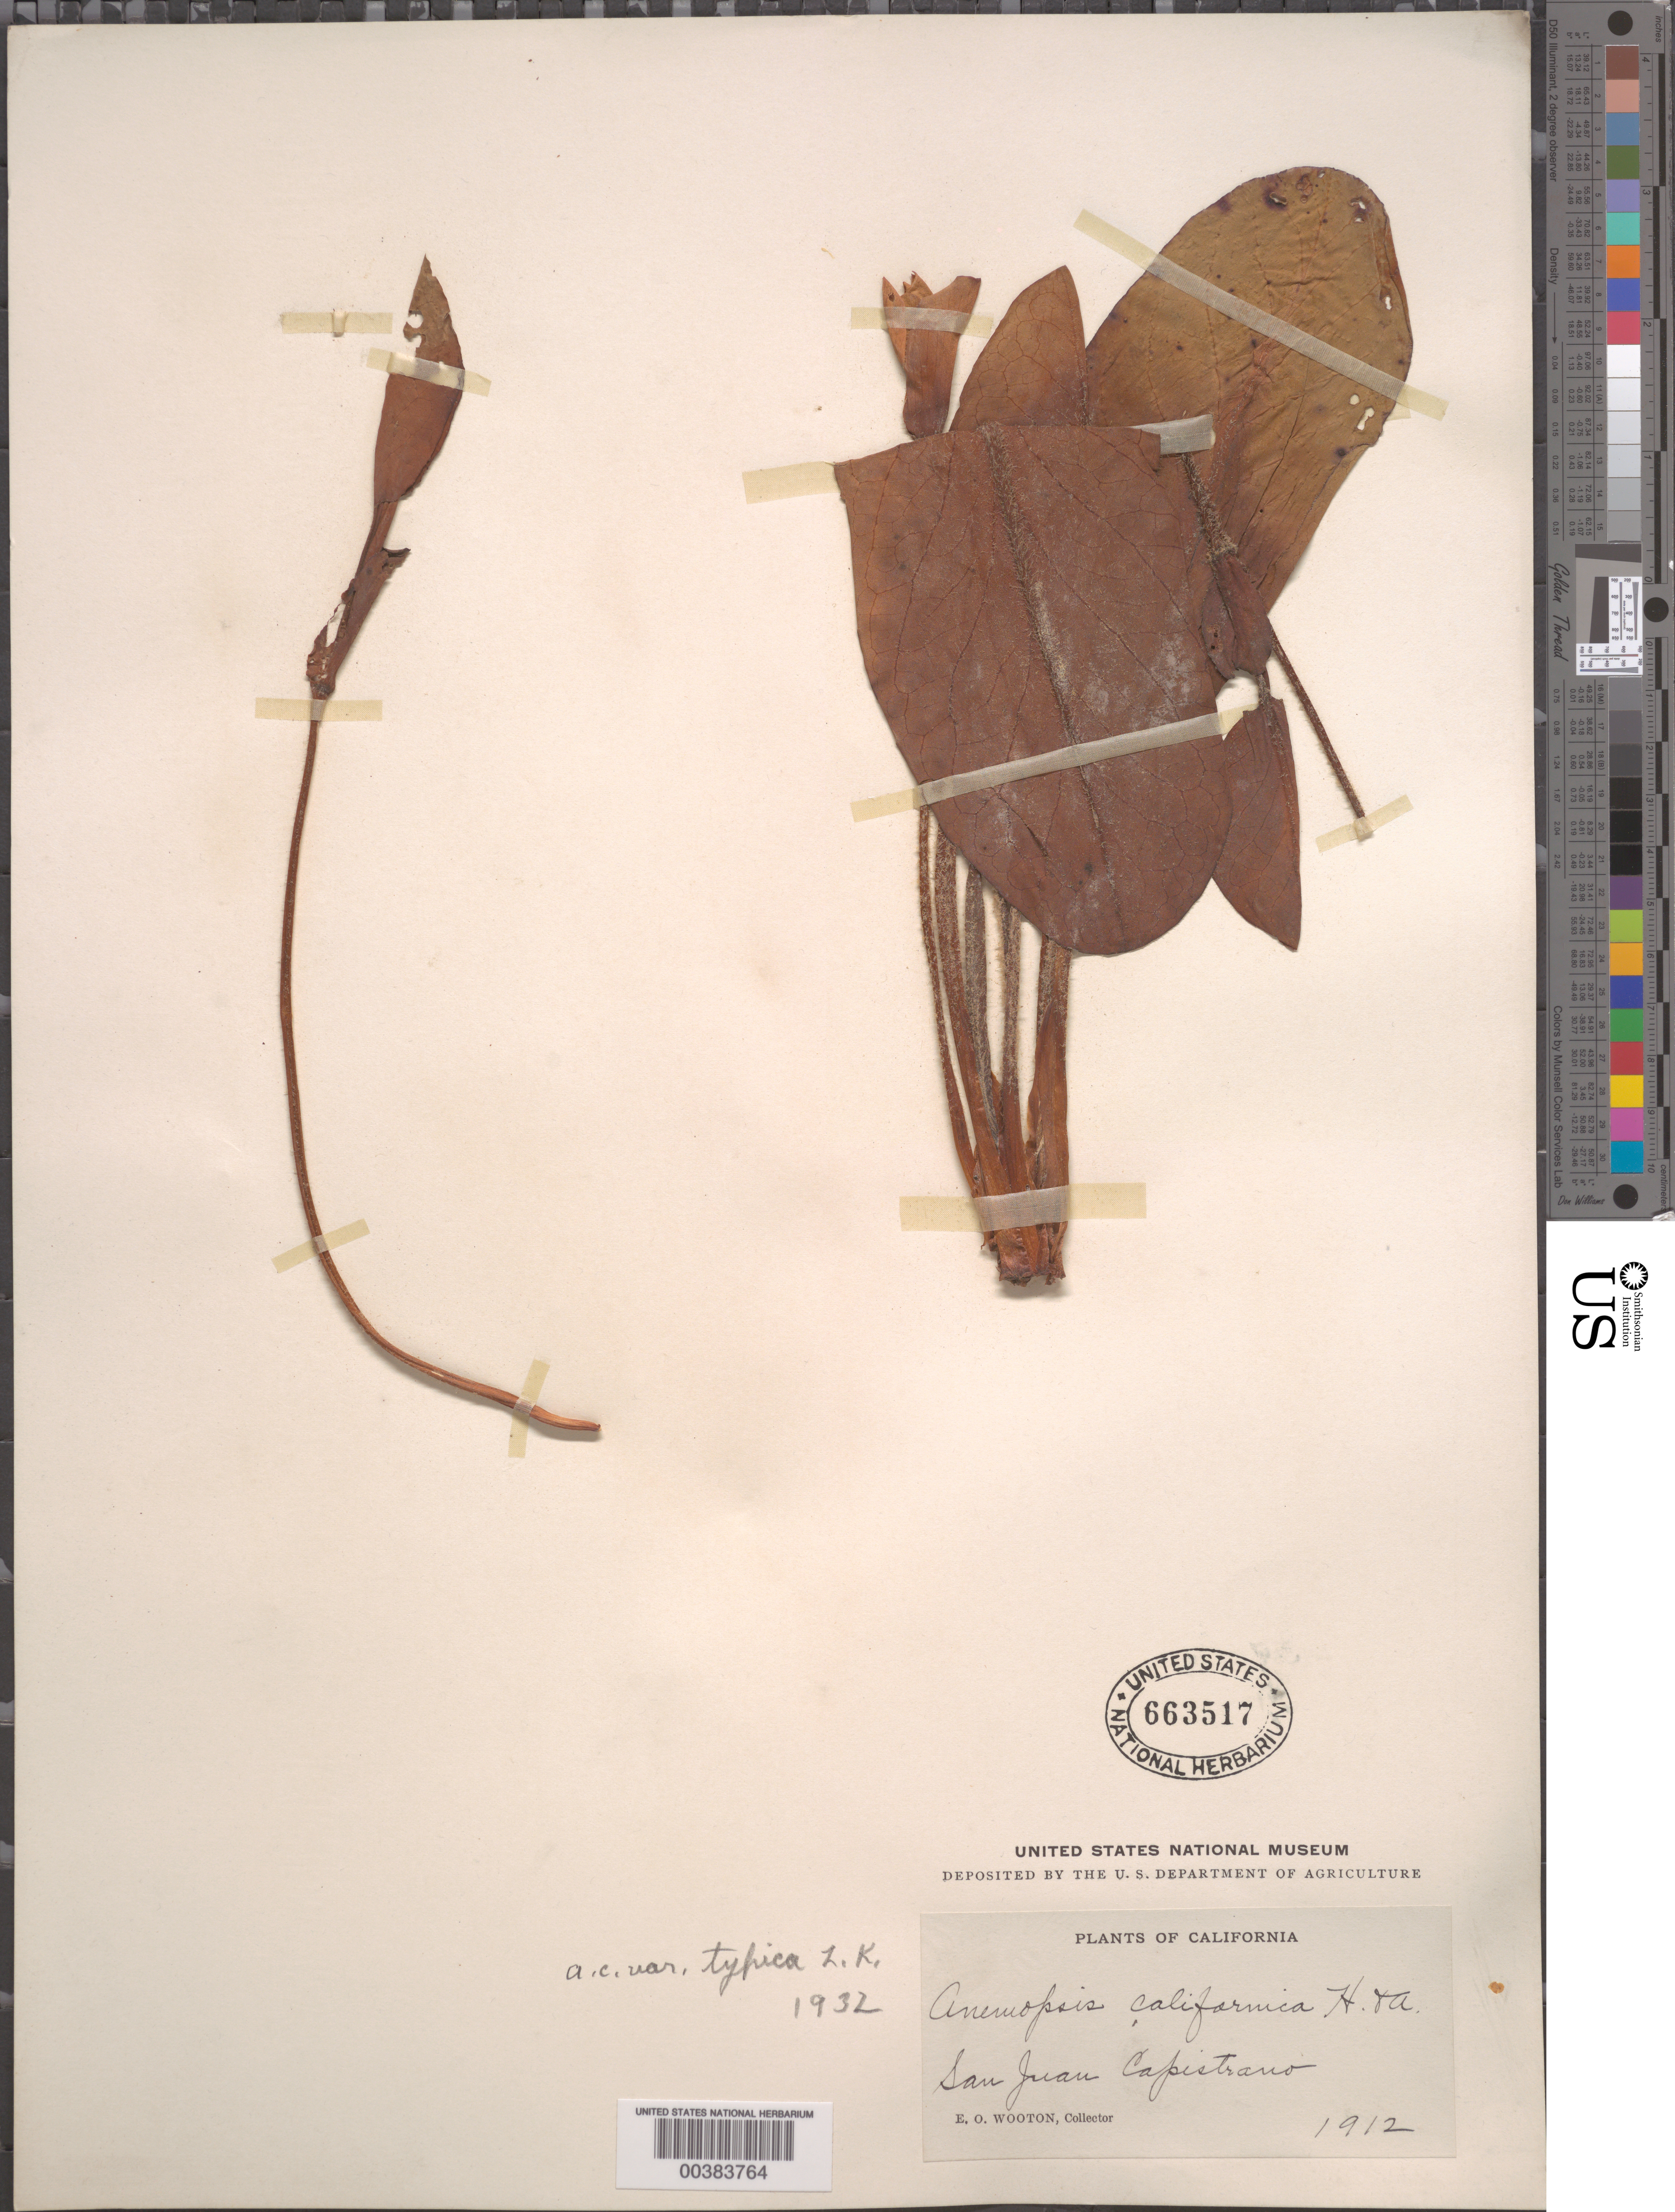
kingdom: Plantae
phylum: Tracheophyta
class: Magnoliopsida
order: Piperales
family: Saururaceae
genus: Anemopsis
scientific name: Anemopsis californica var. typica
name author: Kelso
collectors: E. O. Wooton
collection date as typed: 1912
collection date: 1912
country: United States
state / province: California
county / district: Orange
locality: San Juan Capistrano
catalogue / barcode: US 663517